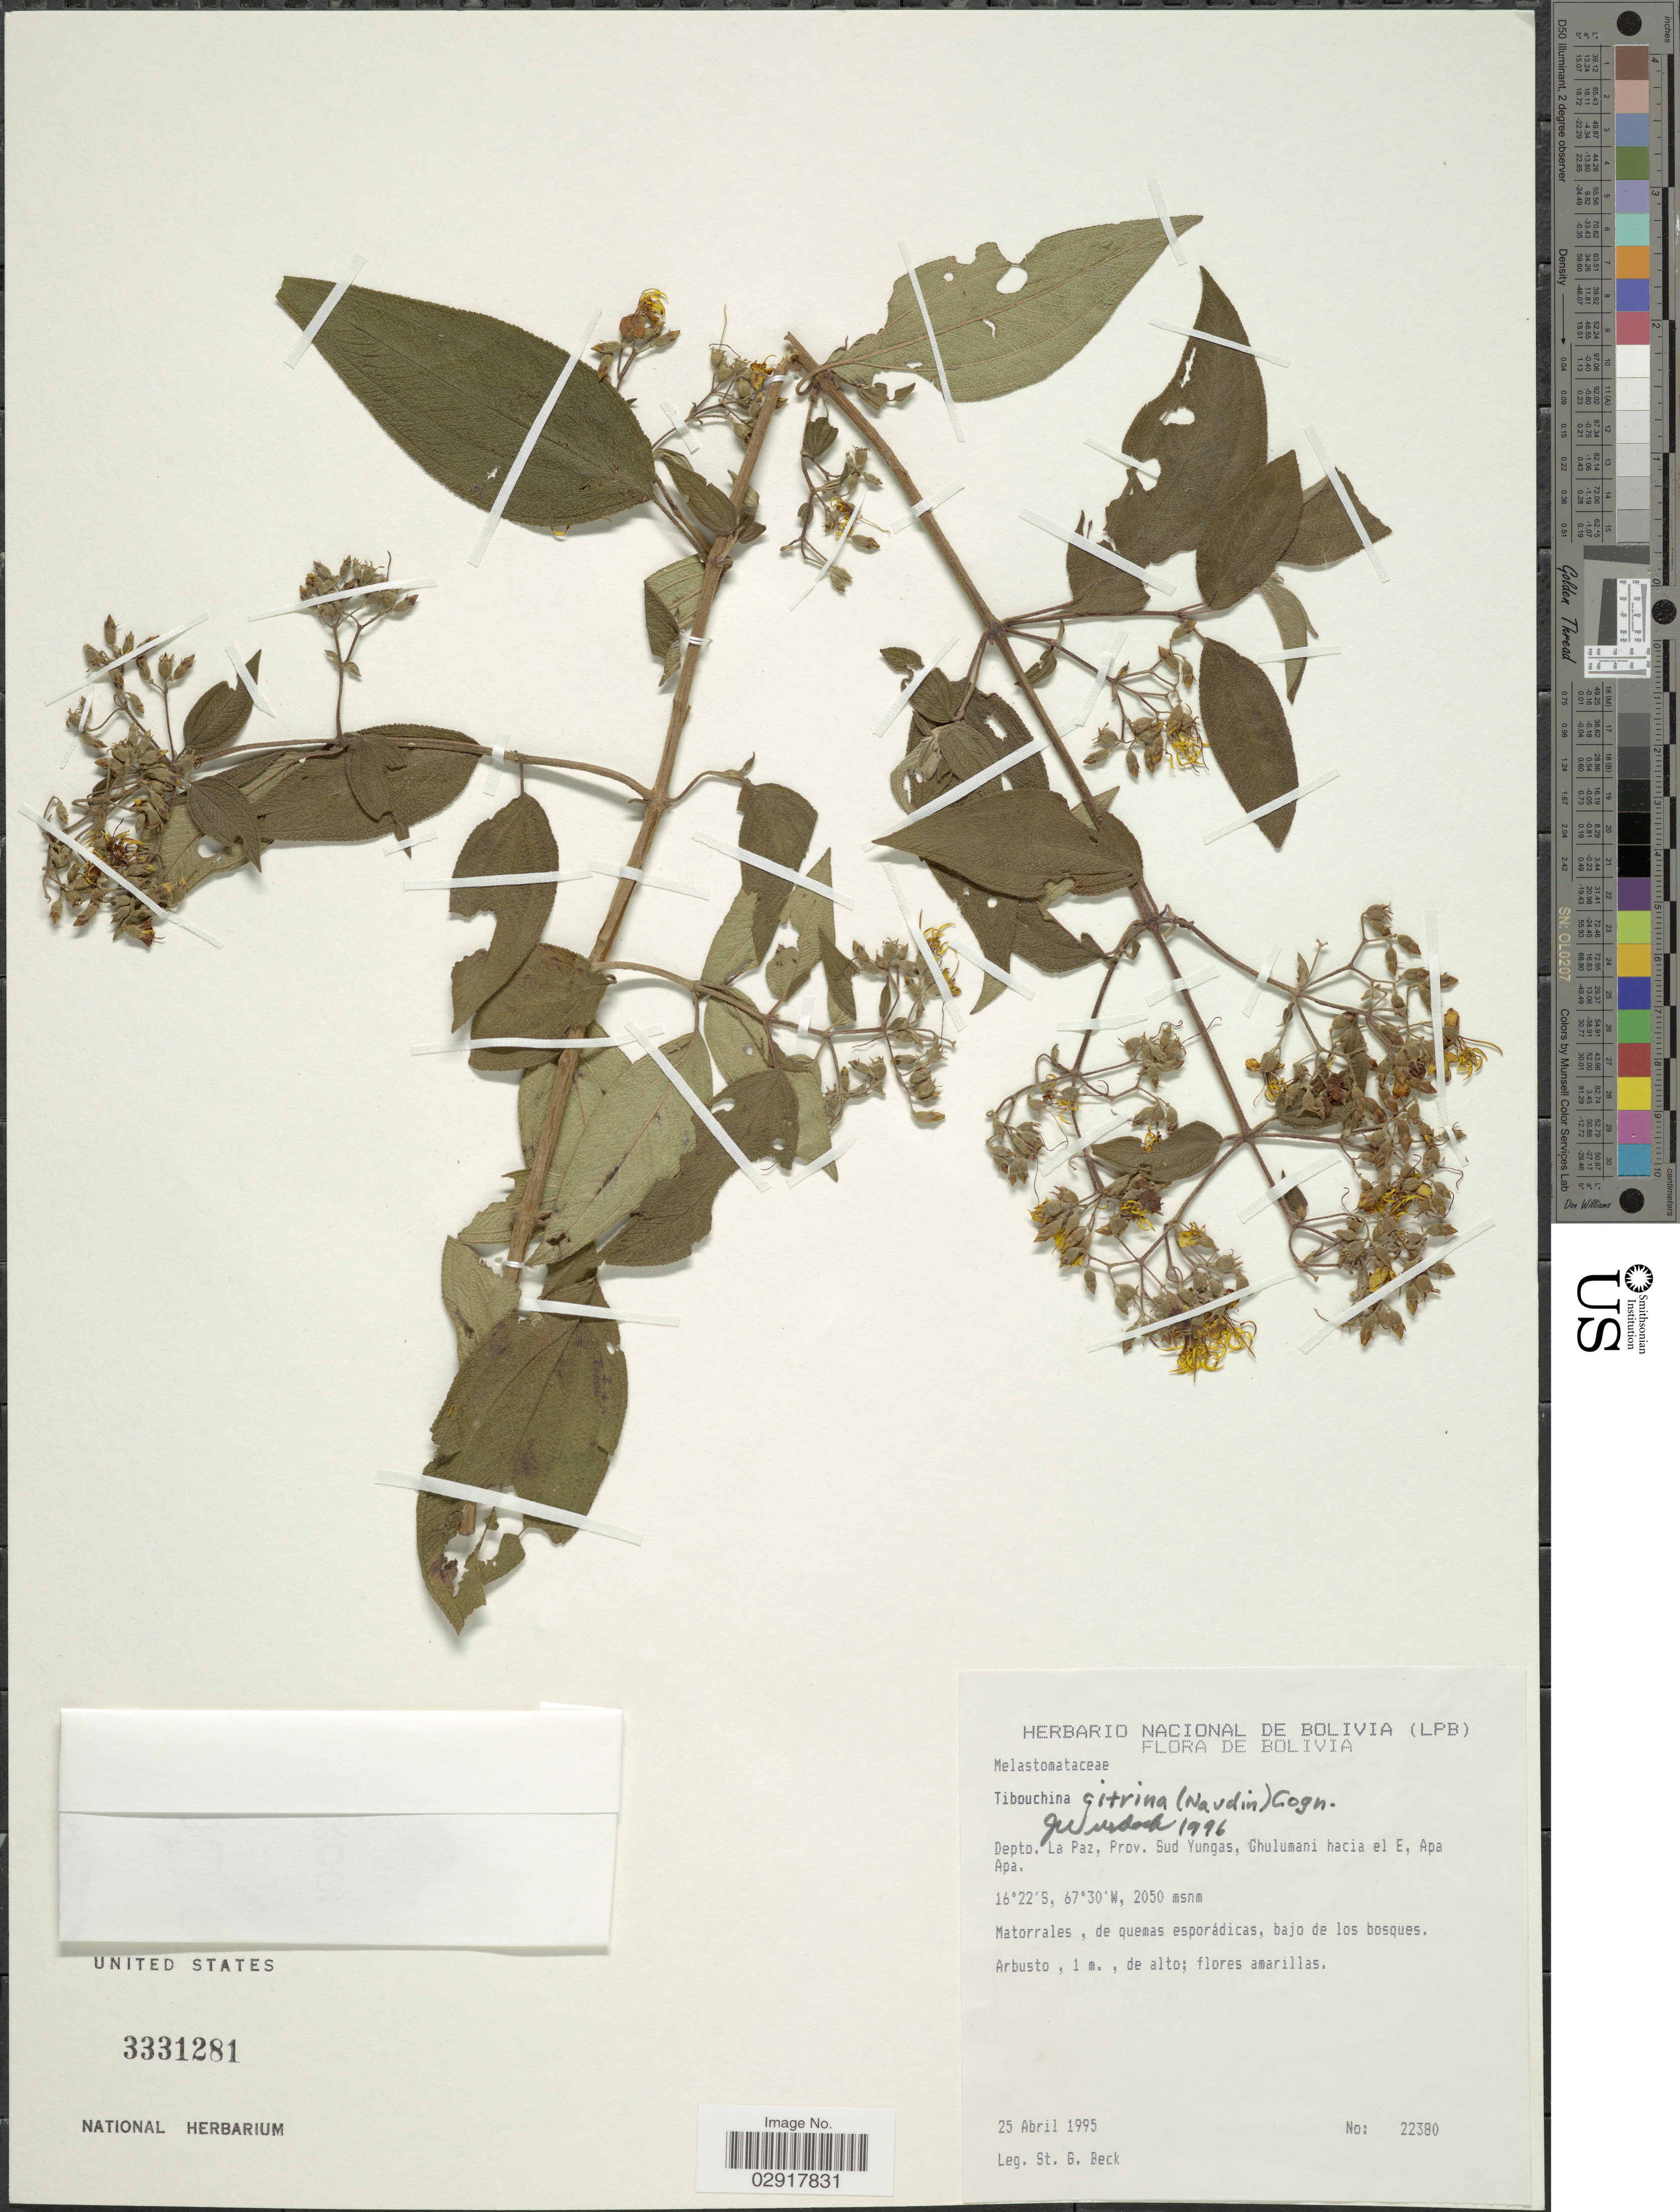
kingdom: Plantae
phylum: Tracheophyta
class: Magnoliopsida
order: Myrtales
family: Melastomataceae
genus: Chaetogastra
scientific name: Chaetogastra citrina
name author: (Naudin) P.J.F. Guim. & Michelang.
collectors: S. G. Beck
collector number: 22380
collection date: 1995-04-25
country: Bolivia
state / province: La Paz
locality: Depto. La Paz, Prov. Sud Yungas, Ghulumani hacia el E, Apa Apa.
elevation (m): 2050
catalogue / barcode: US 3331281